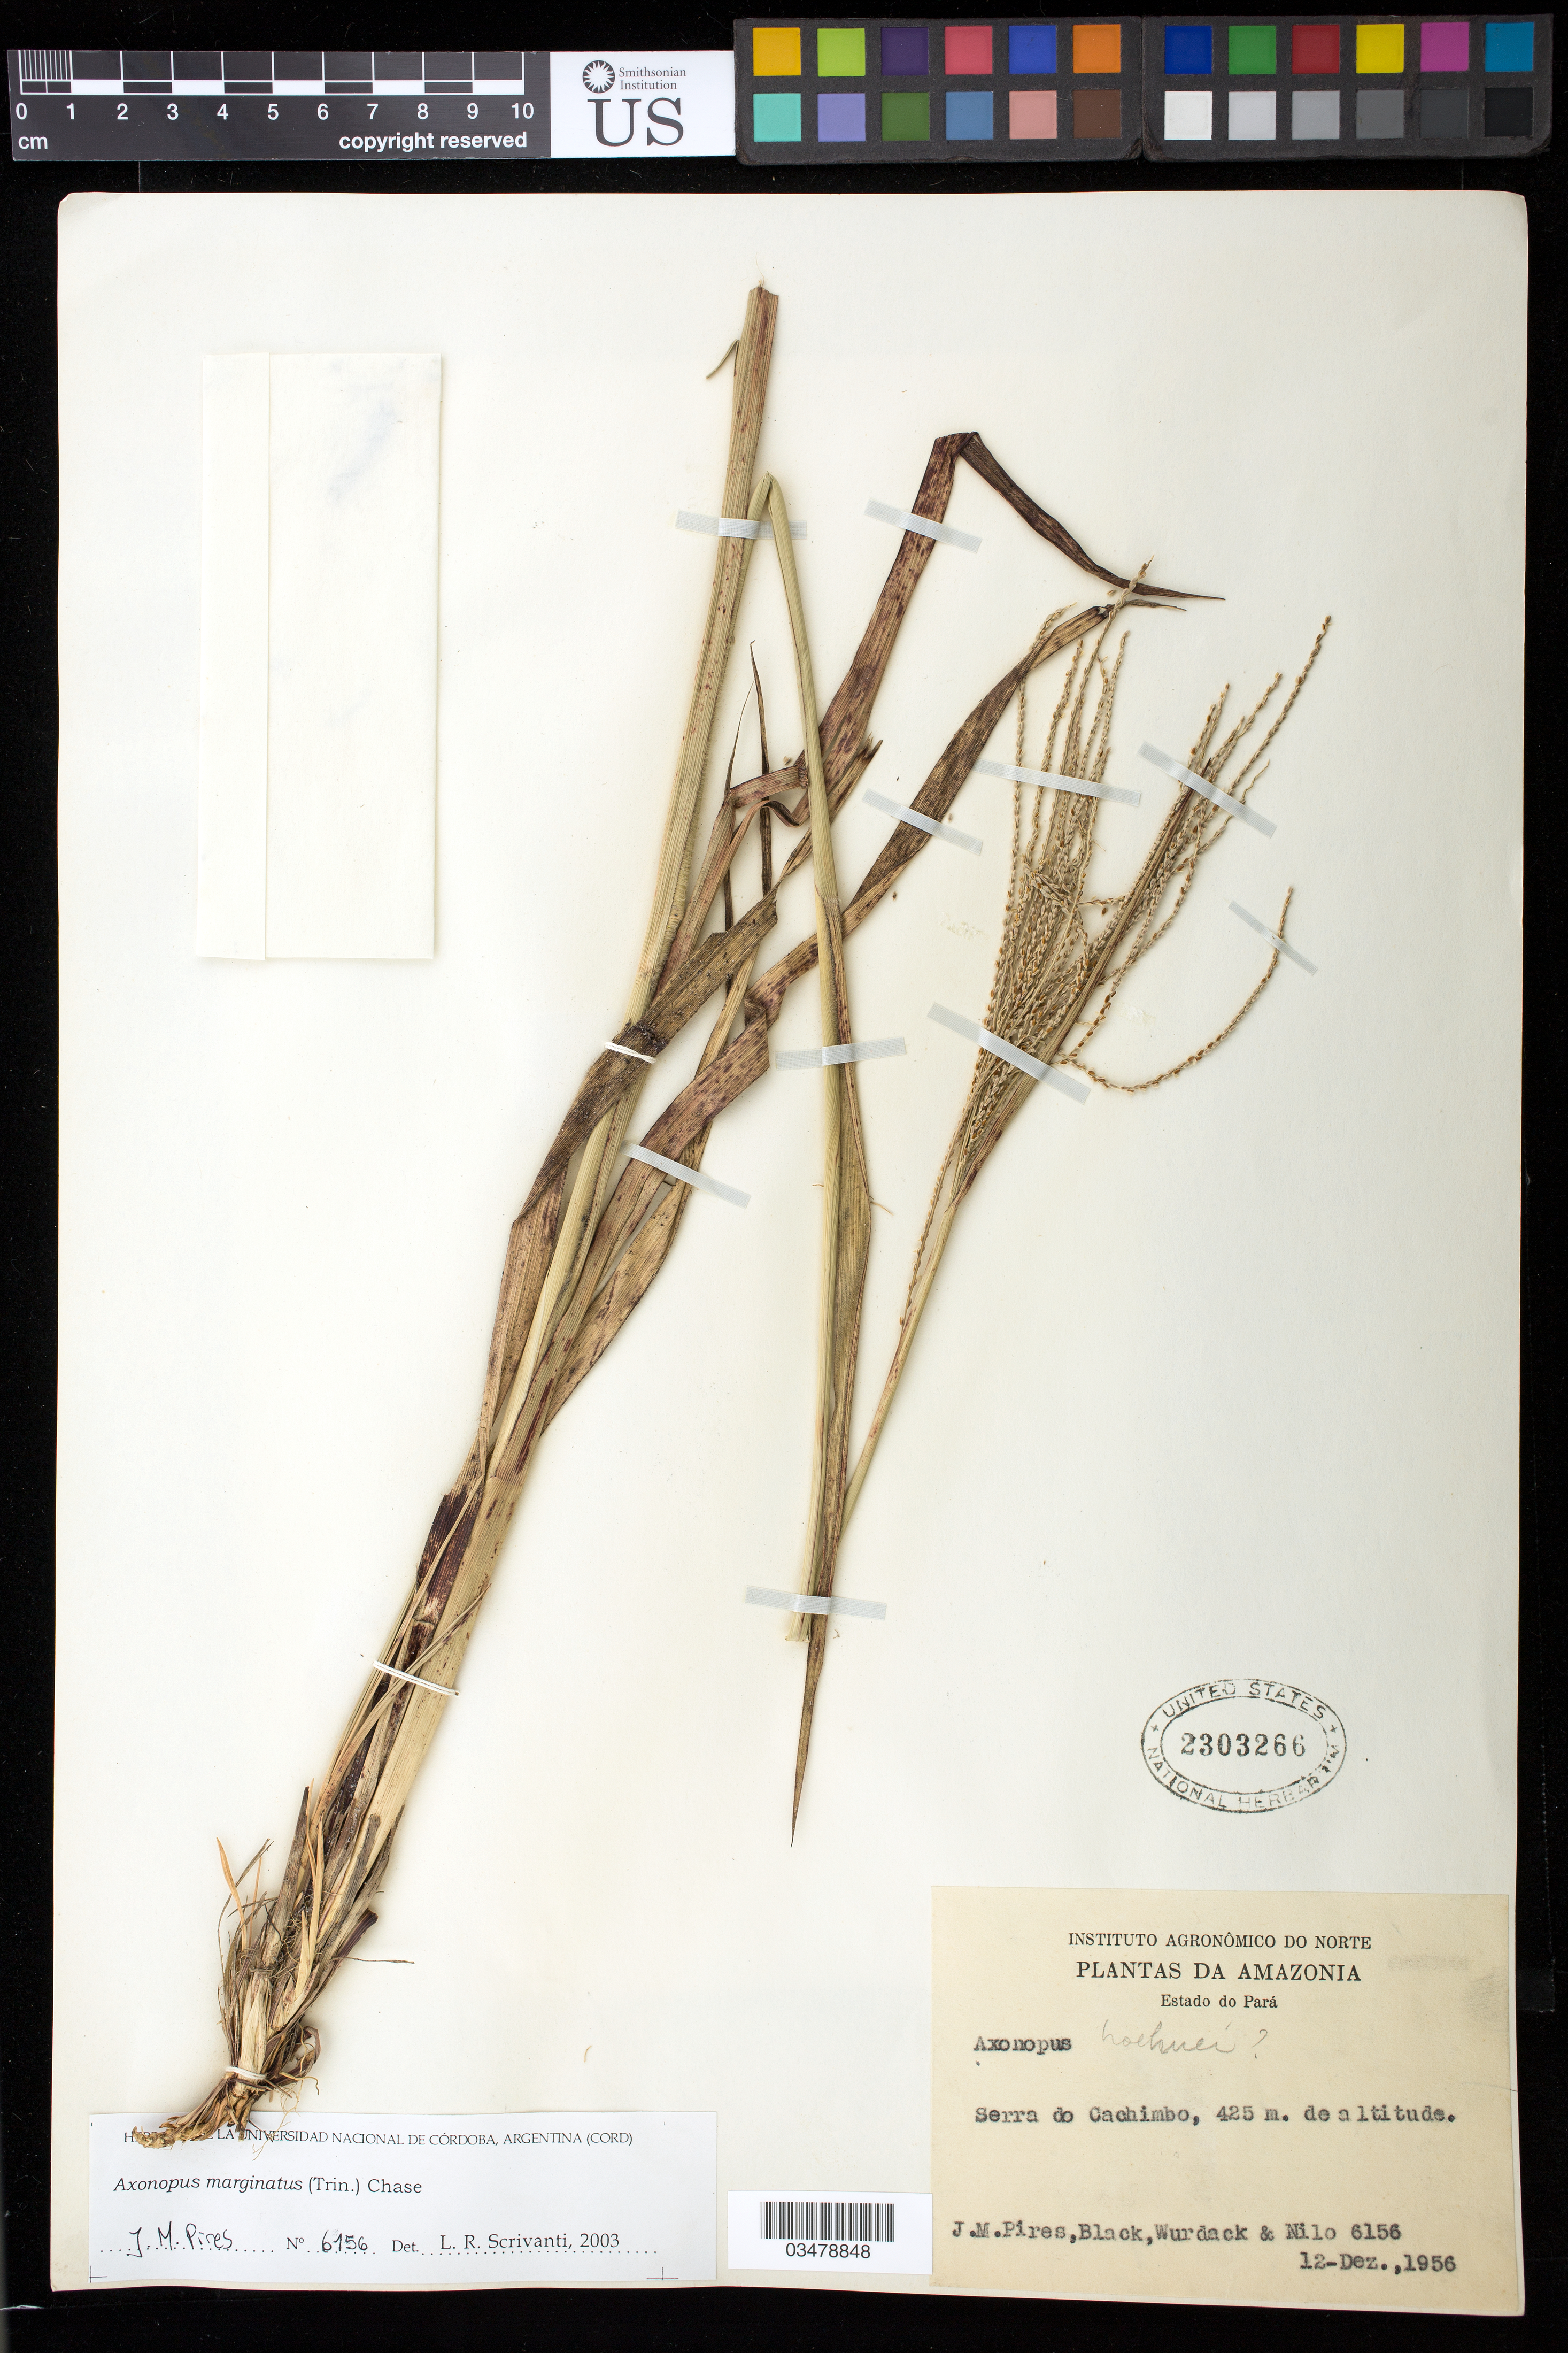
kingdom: Plantae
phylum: Tracheophyta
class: Liliopsida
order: Poales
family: Poaceae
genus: Axonopus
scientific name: Axonopus marginatus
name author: (Trin.) Chase ex Hitchc.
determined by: Scrivanti, L. R.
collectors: J. M. Pires, -- Black, J. J. Wurdack & -. Nilo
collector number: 6156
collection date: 1956-12-12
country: Brazil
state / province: Pará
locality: Amazonia, Serra do Cachimbo.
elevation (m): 425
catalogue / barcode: US 2303266